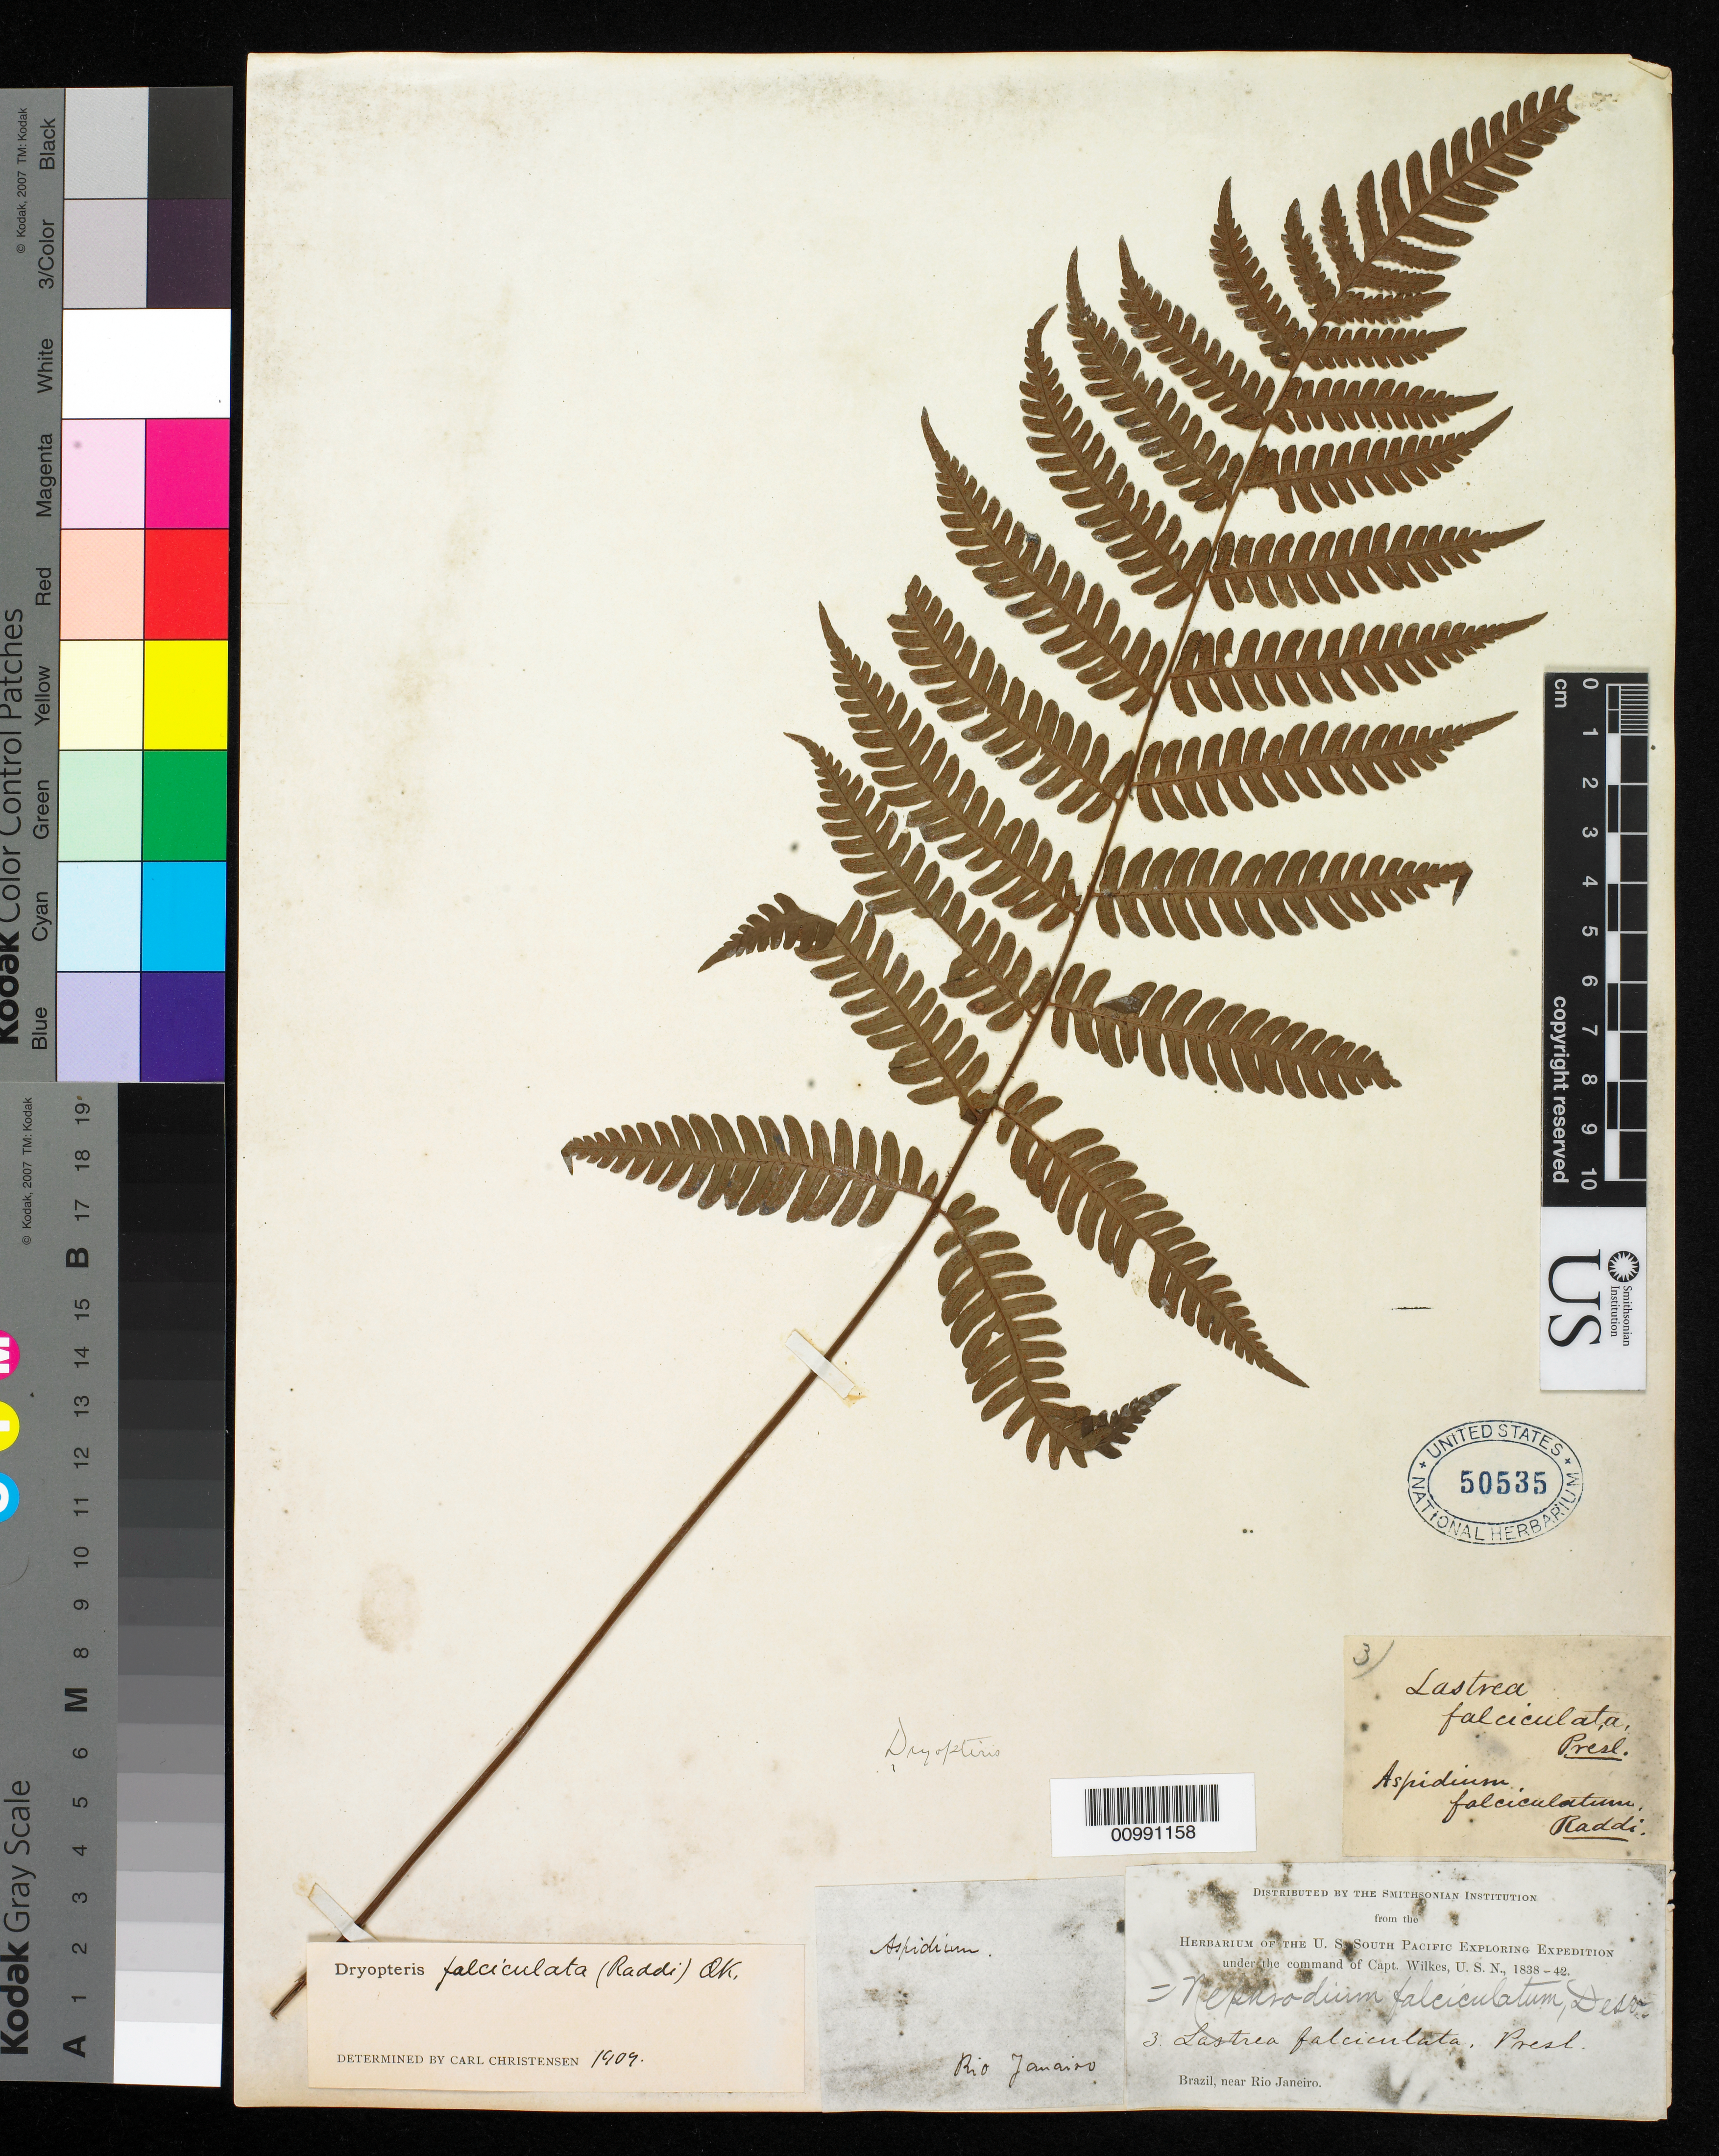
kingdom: Plantae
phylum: Tracheophyta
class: Polypodiopsida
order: Polypodiales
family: Dryopteridaceae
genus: Ctenitis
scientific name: Ctenitis falciculata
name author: (Raddi) Ching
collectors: Wilkes Explor. Exped.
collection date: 1838/1842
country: Brazil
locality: Rio de Janeiro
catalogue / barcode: US 50535